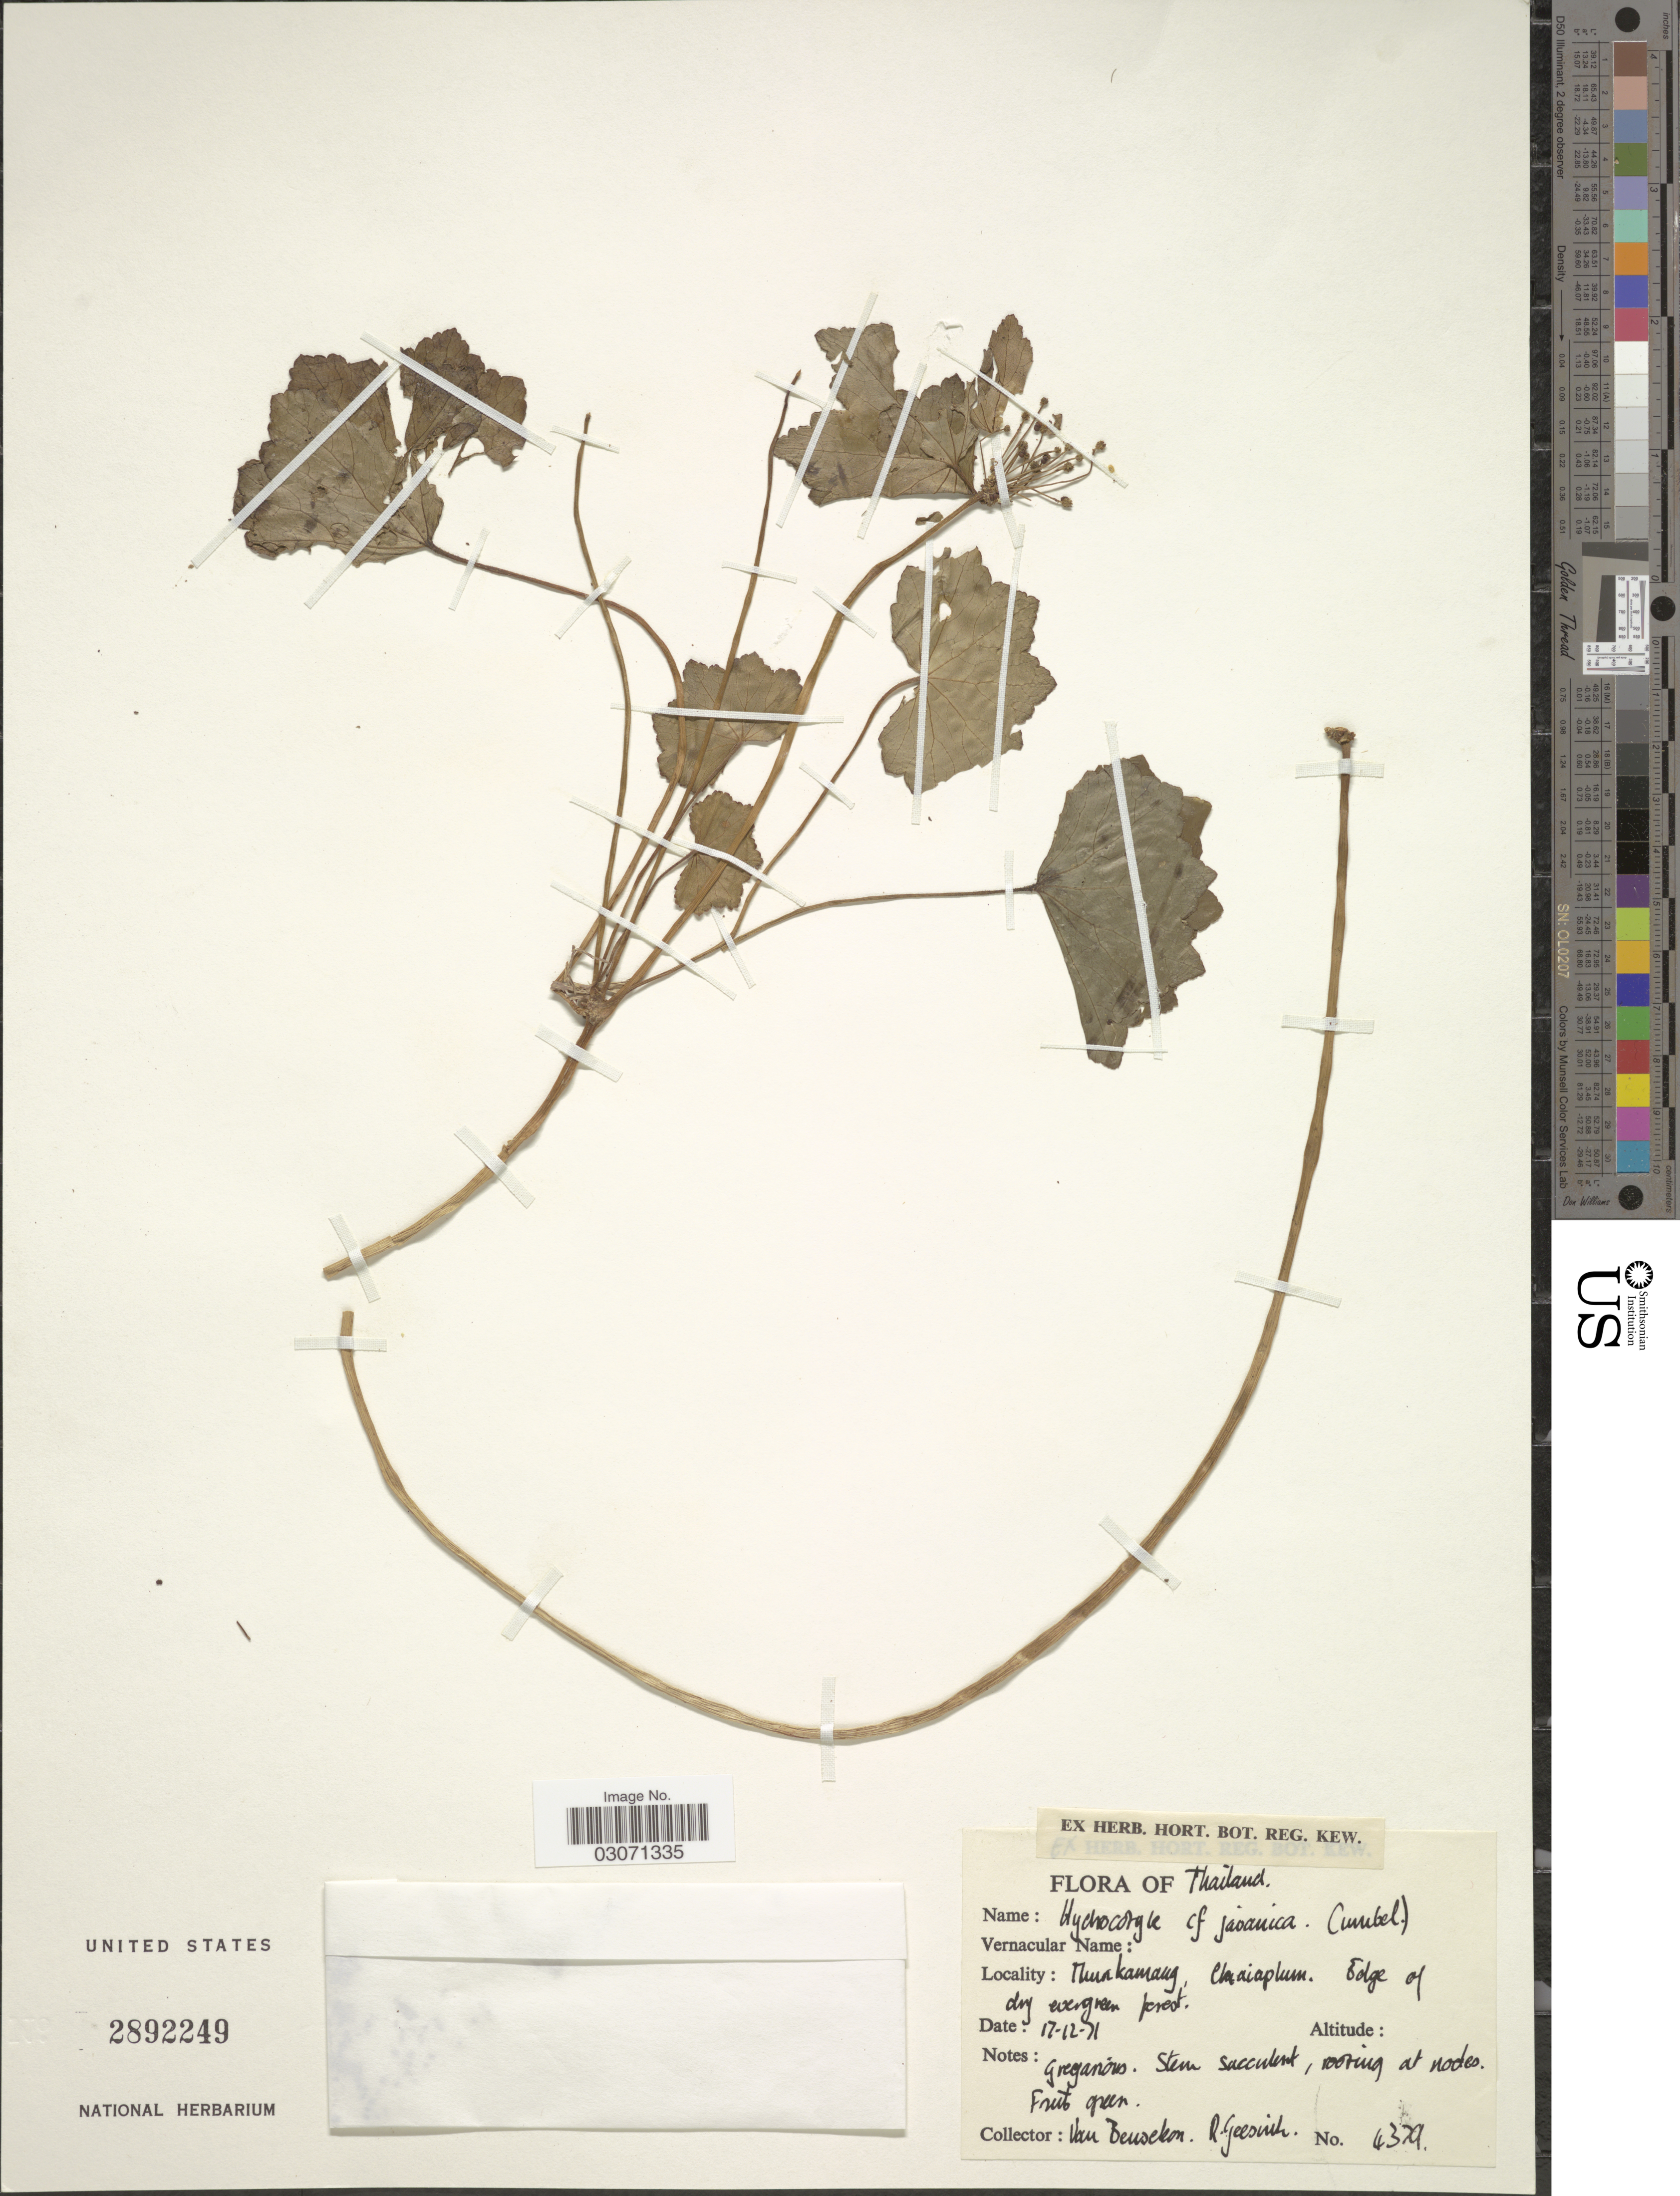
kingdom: Plantae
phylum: Tracheophyta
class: Magnoliopsida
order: Apiales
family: Araliaceae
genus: Hydrocotyle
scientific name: Hydrocotyle javanica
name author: Thunb.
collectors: V. Beusekom & R. Geesink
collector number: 4379*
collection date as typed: Transcribed d/m/y: 17/12/71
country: Thailand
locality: Muakamang, Chaiaplum. [interpreted]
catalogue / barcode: US 2892249